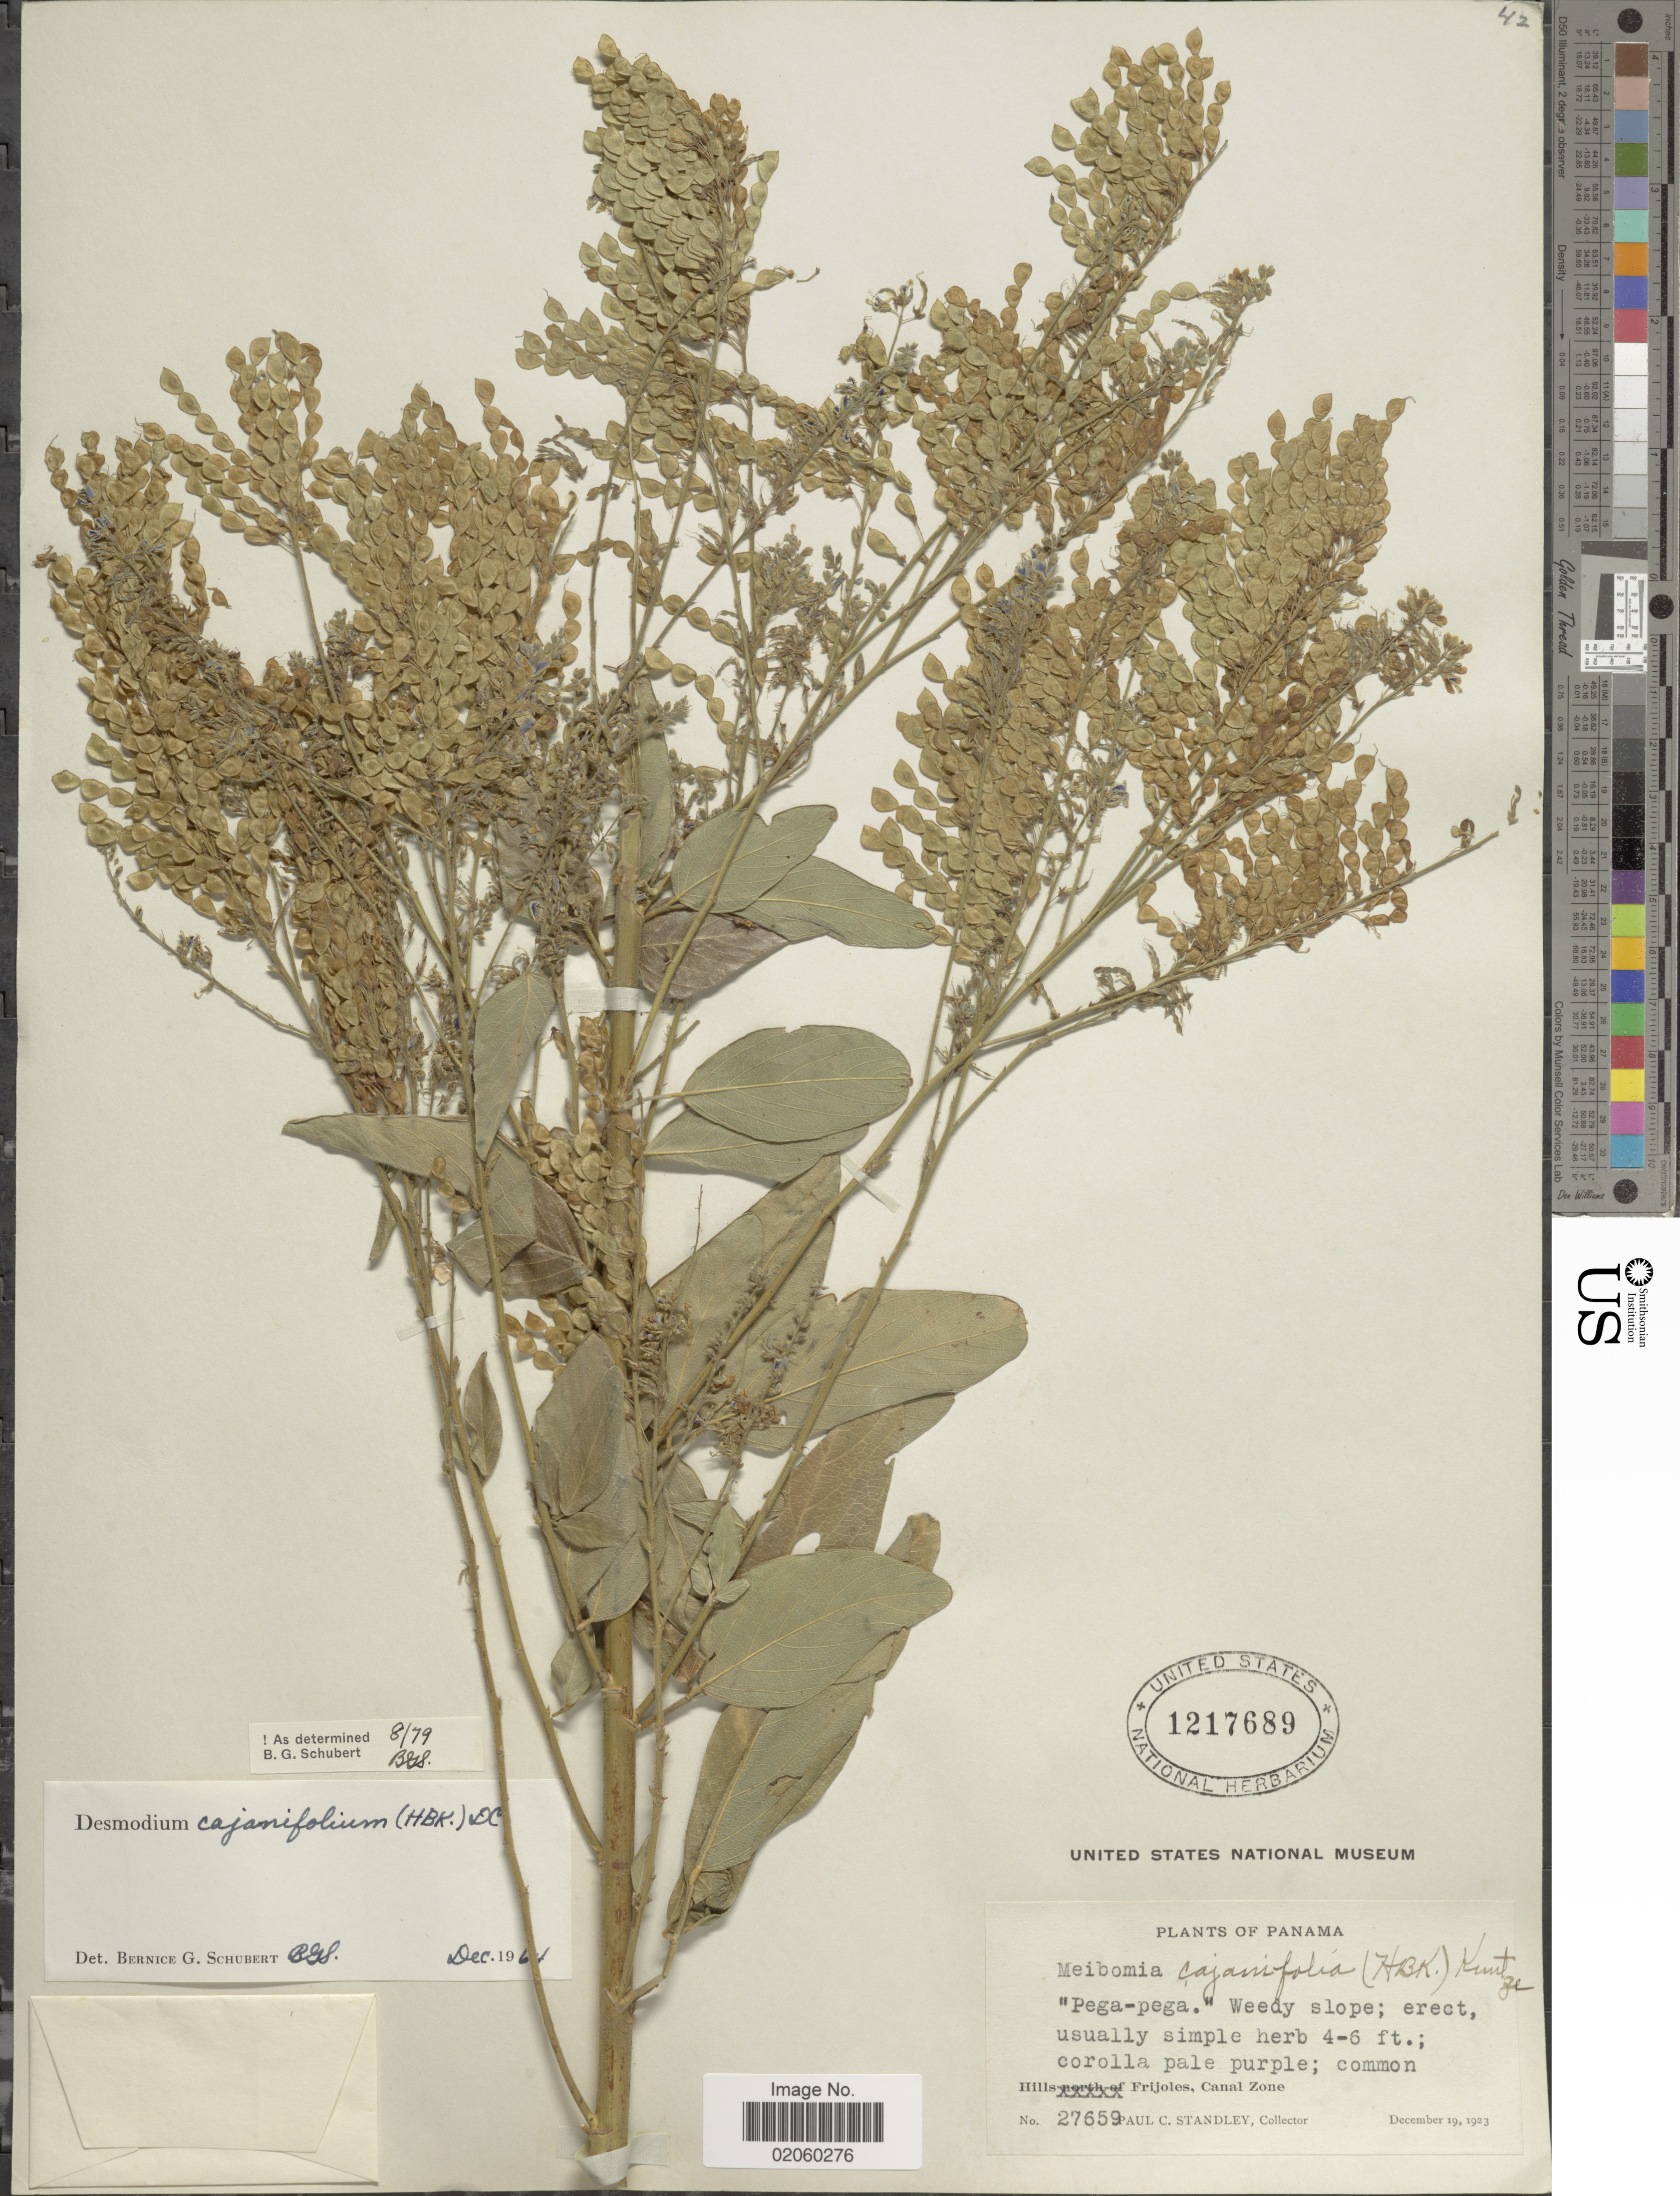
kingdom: Plantae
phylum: Tracheophyta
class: Magnoliopsida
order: Fabales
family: Fabaceae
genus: Desmodium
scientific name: Desmodium cajanifolium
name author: (Kunth) DC.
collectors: P. C. Standley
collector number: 27659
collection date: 1923-12-19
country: Panama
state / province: Colón / Panamá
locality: Hills of Frijoles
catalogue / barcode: US 1217689